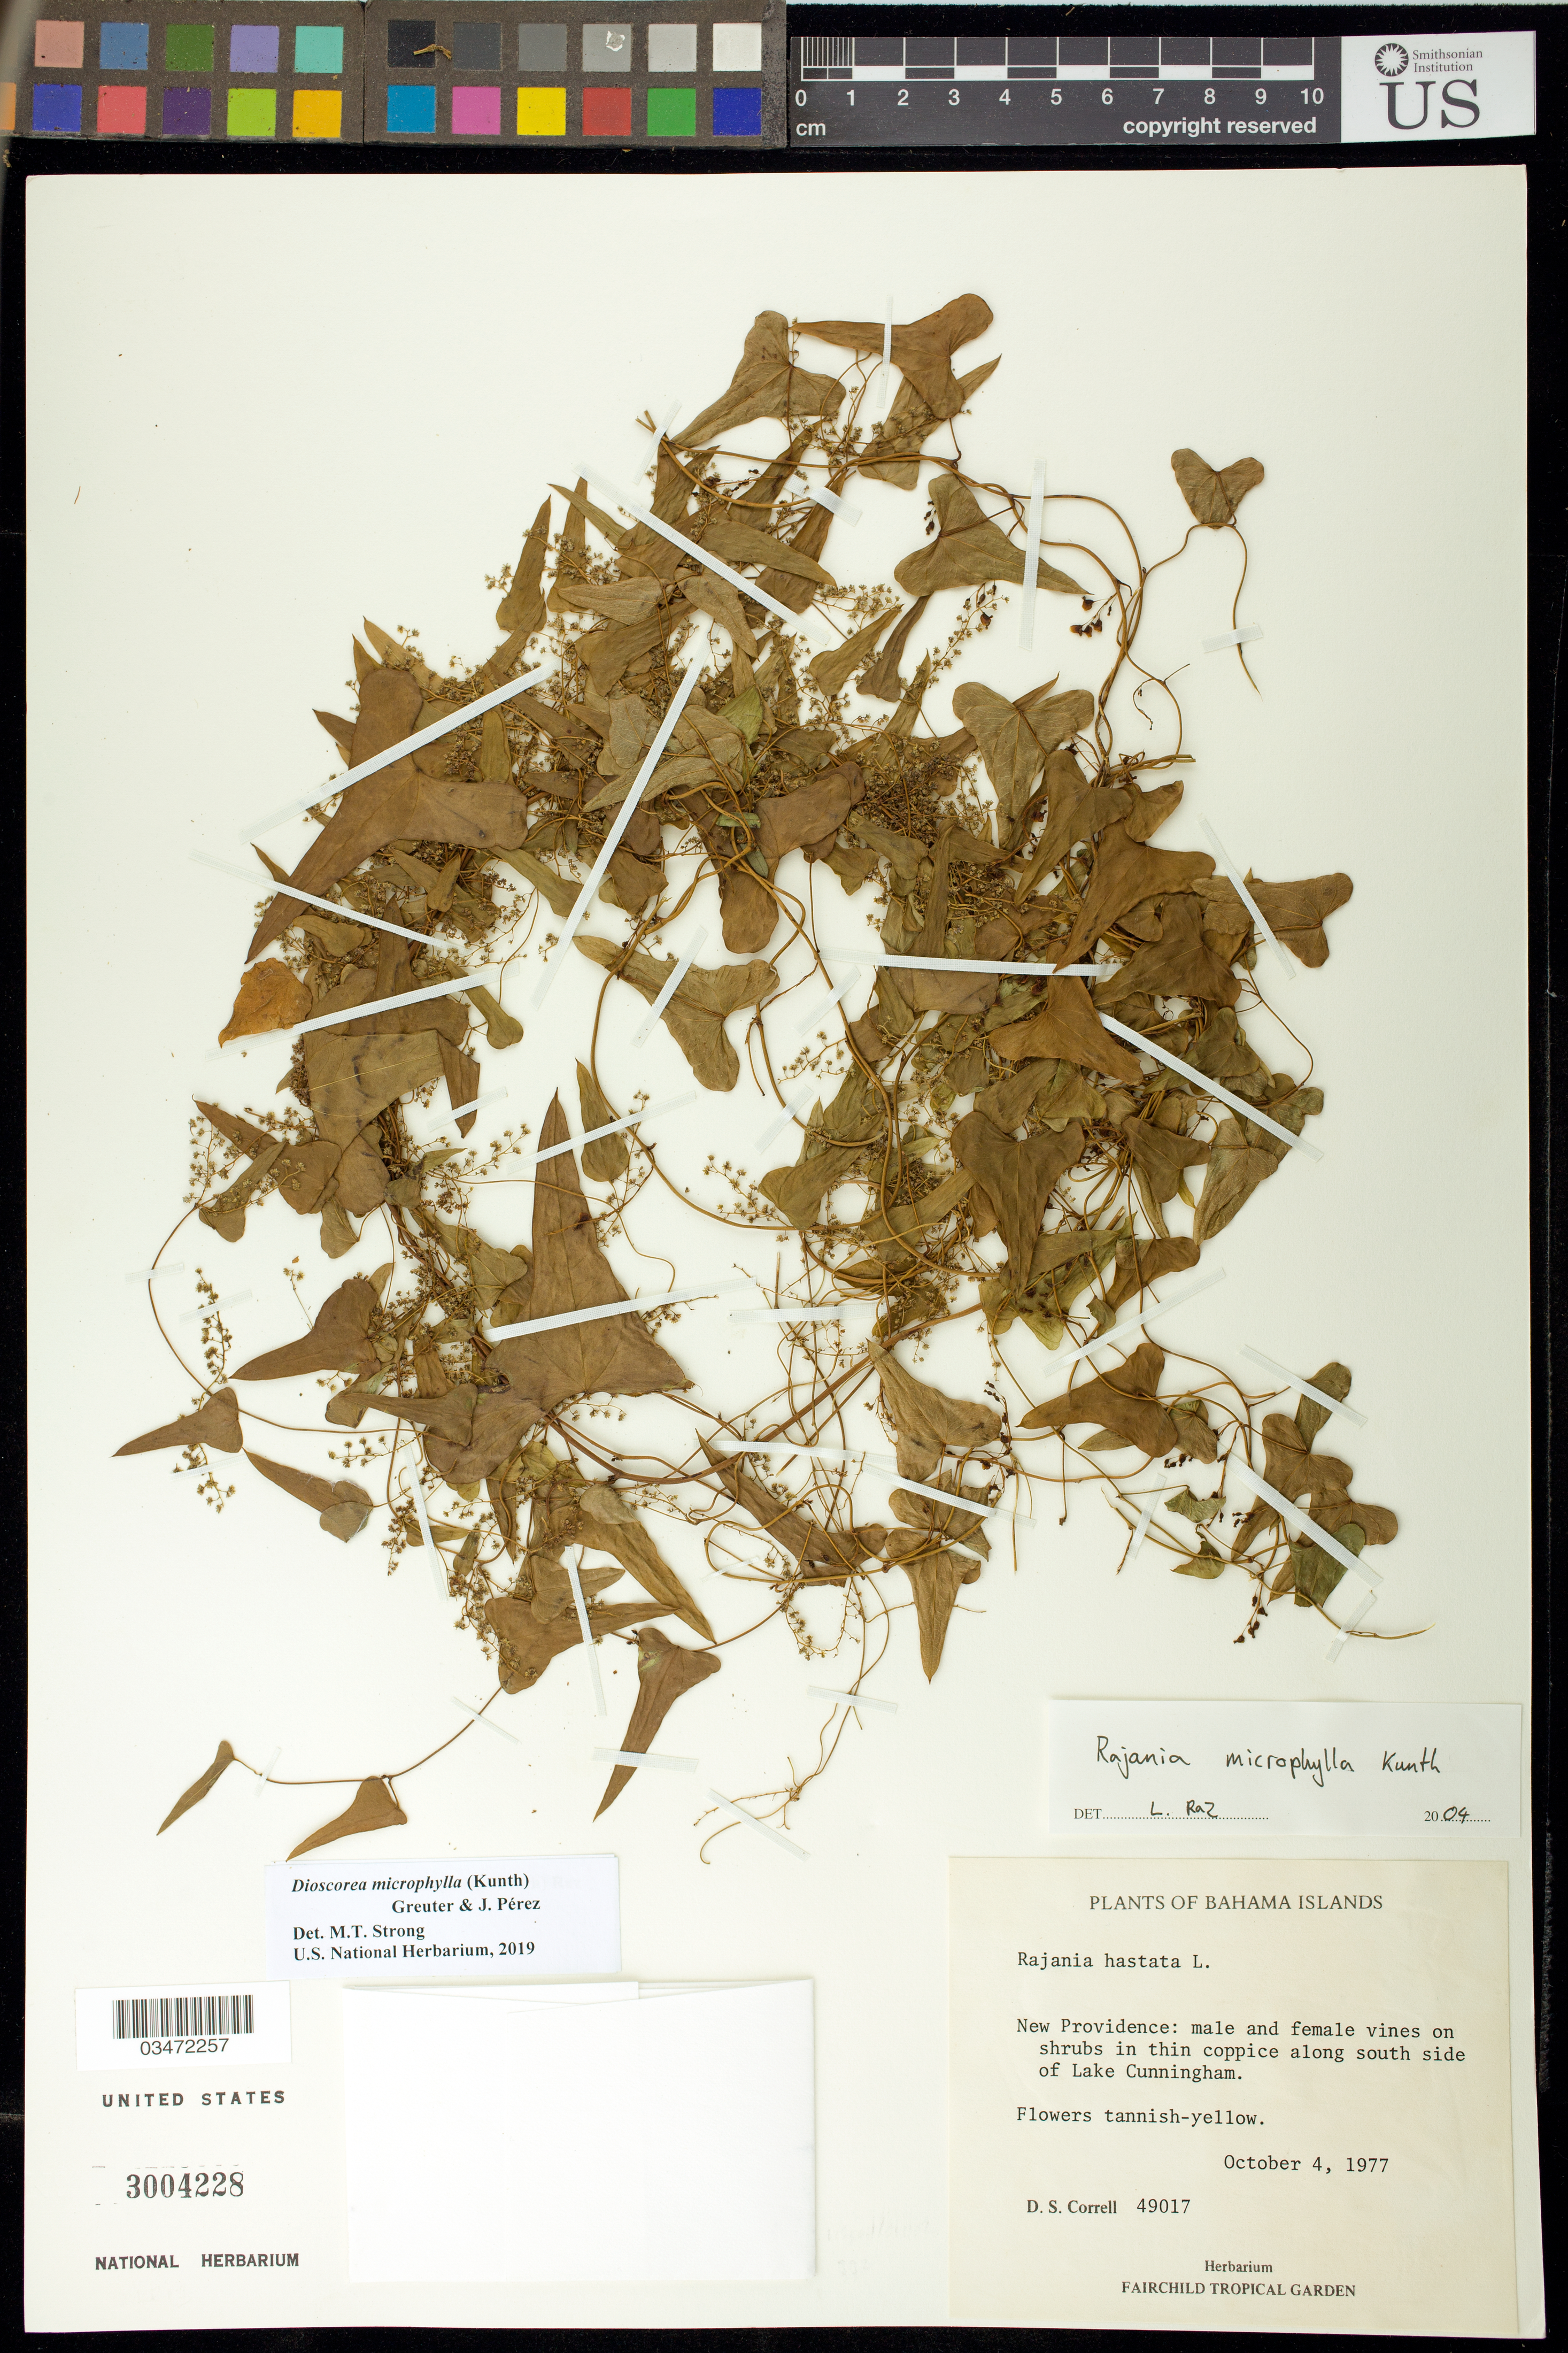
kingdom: Plantae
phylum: Tracheophyta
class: Liliopsida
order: Dioscoreales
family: Dioscoreaceae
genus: Dioscorea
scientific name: Dioscorea microphylla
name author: (Kunth) Greuter & J. Perez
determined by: Strong, M. T., (US), Smithsonian Institution - National Museum of Natural History (UNITED STATES)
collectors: D. S. Correll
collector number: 49017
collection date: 1977-10-04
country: Bahamas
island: New Providence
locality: Lake Cunningham, south side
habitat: On shrubs in thin coppice along lake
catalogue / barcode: US 3004228